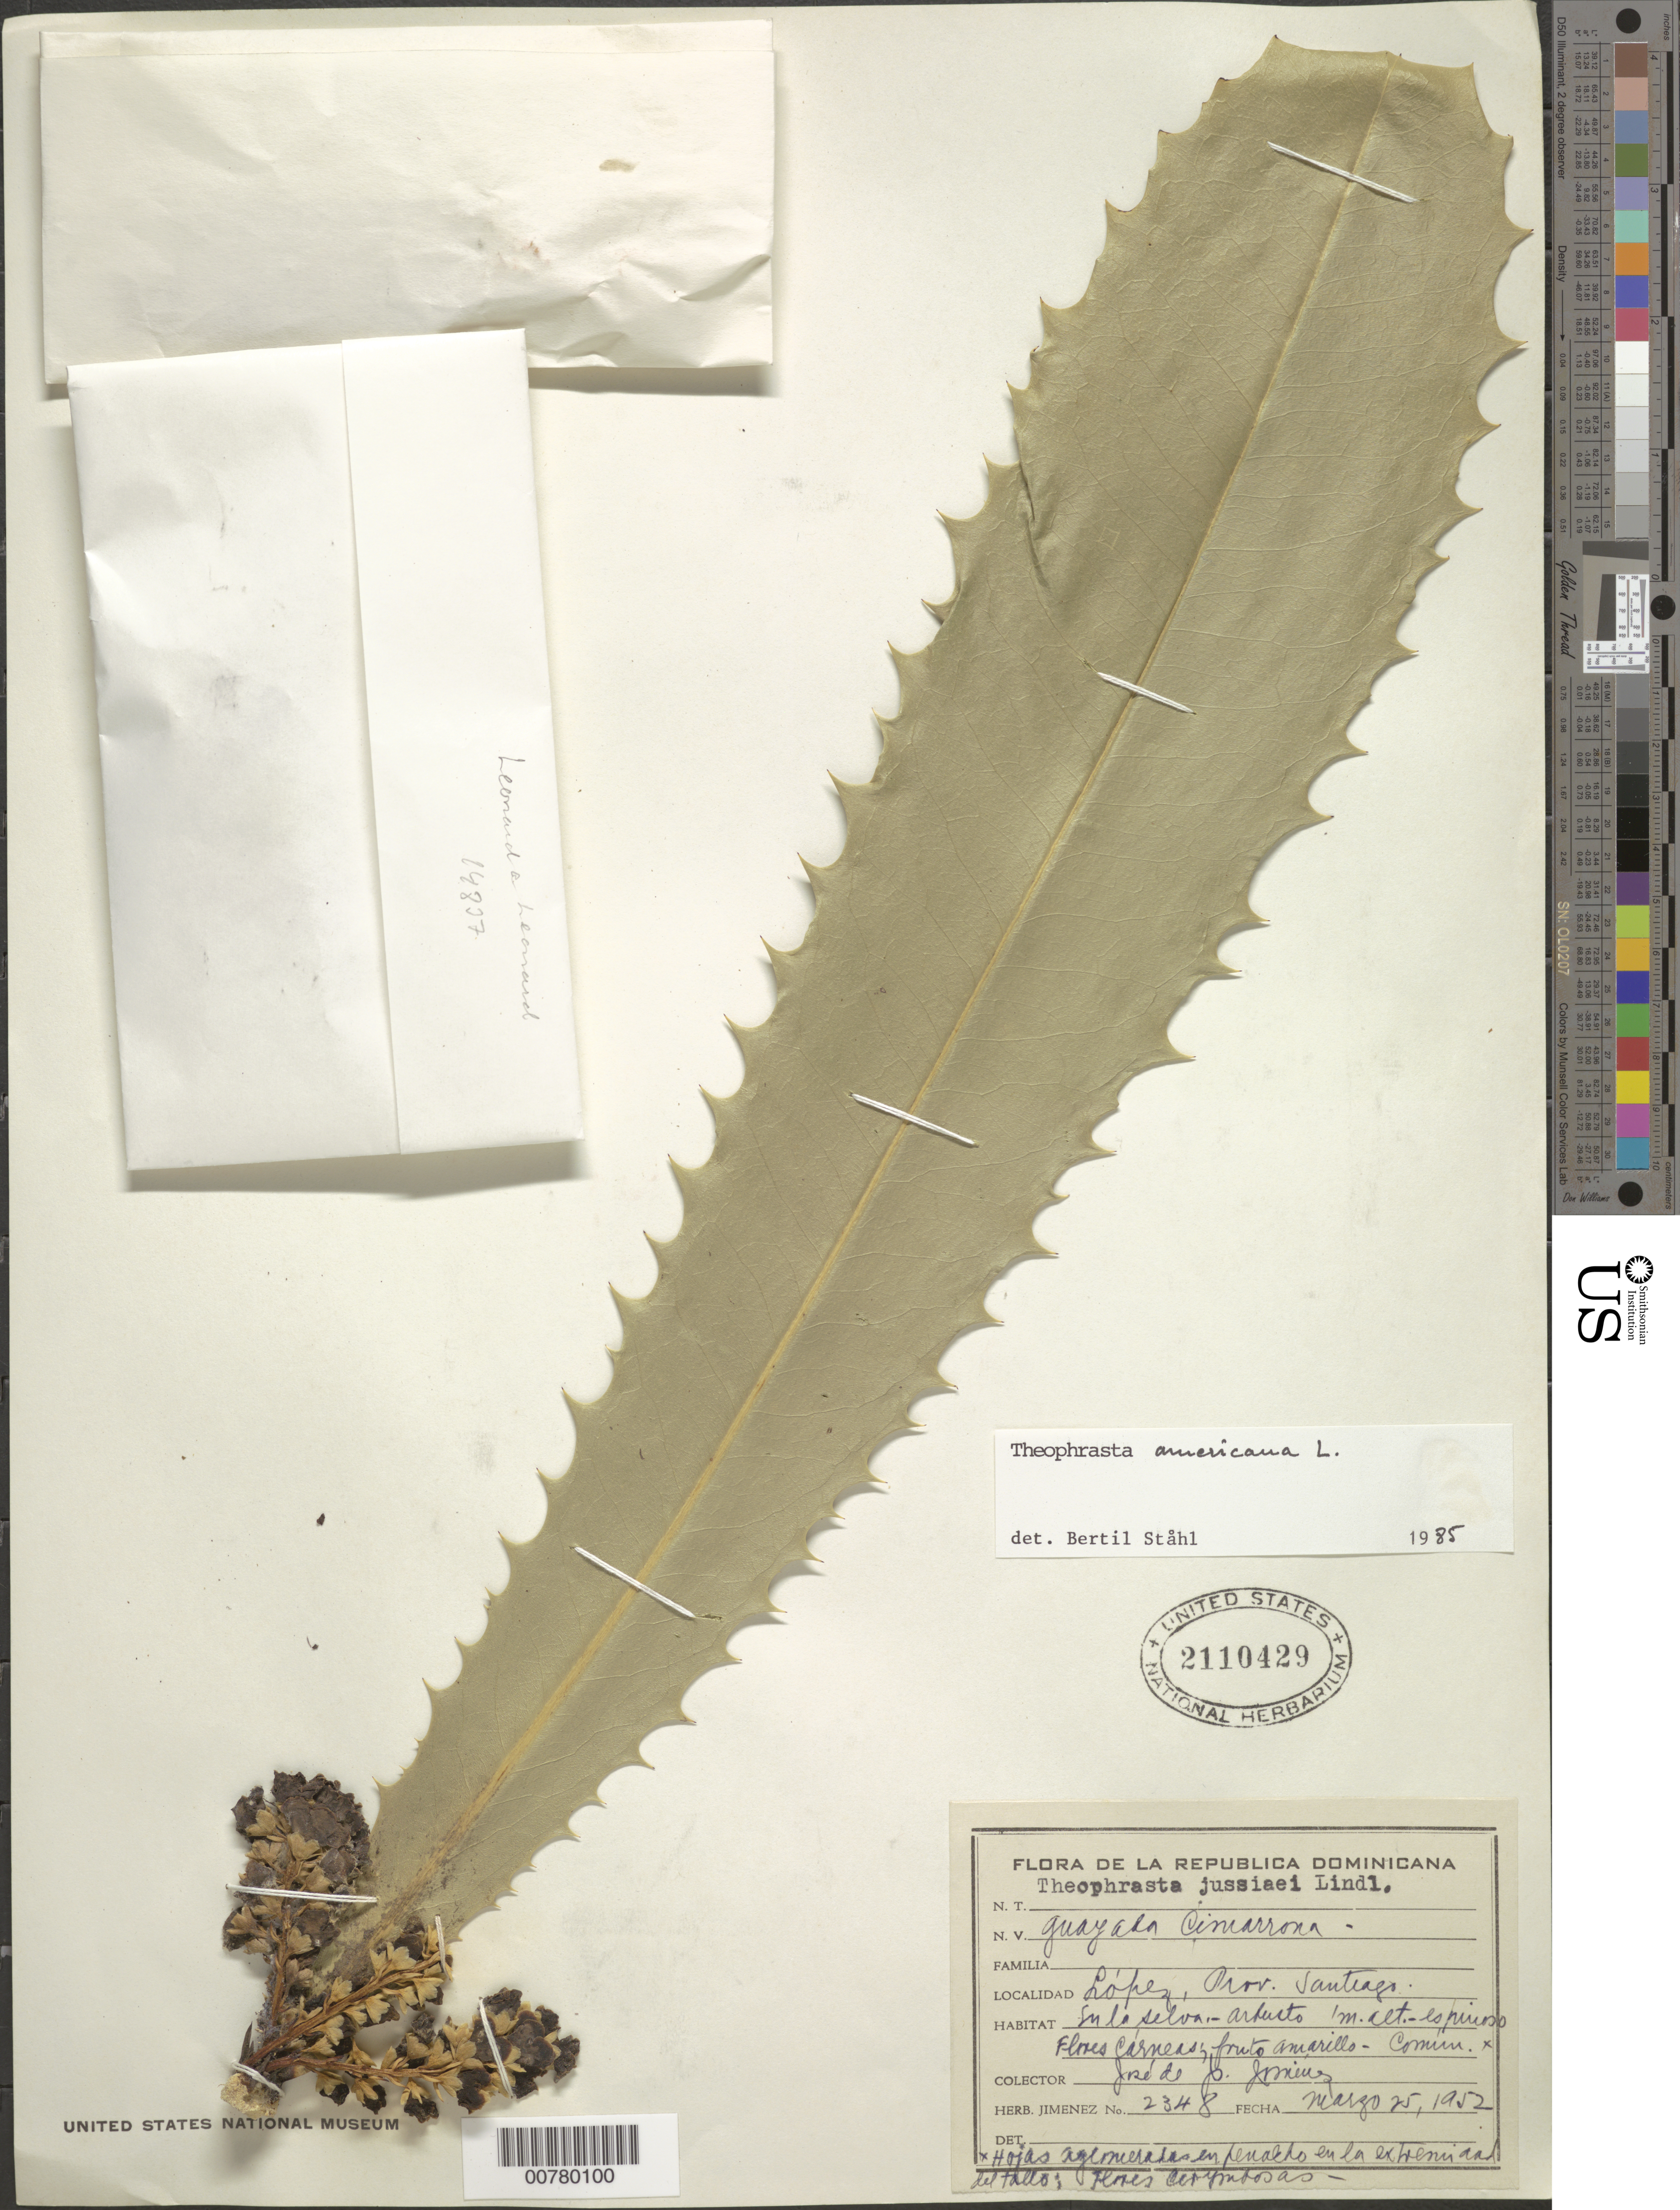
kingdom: Plantae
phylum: Tracheophyta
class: Magnoliopsida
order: Ericales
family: Primulaceae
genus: Theophrasta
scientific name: Theophrasta americana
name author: L.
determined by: Ståhl, B.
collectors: J. J. Jiménez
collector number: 2348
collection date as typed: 25 Mar 1952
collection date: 1952-03-25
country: Dominican Republic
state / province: Santiago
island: Hispaniola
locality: López.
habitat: In forest.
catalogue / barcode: US 2110429